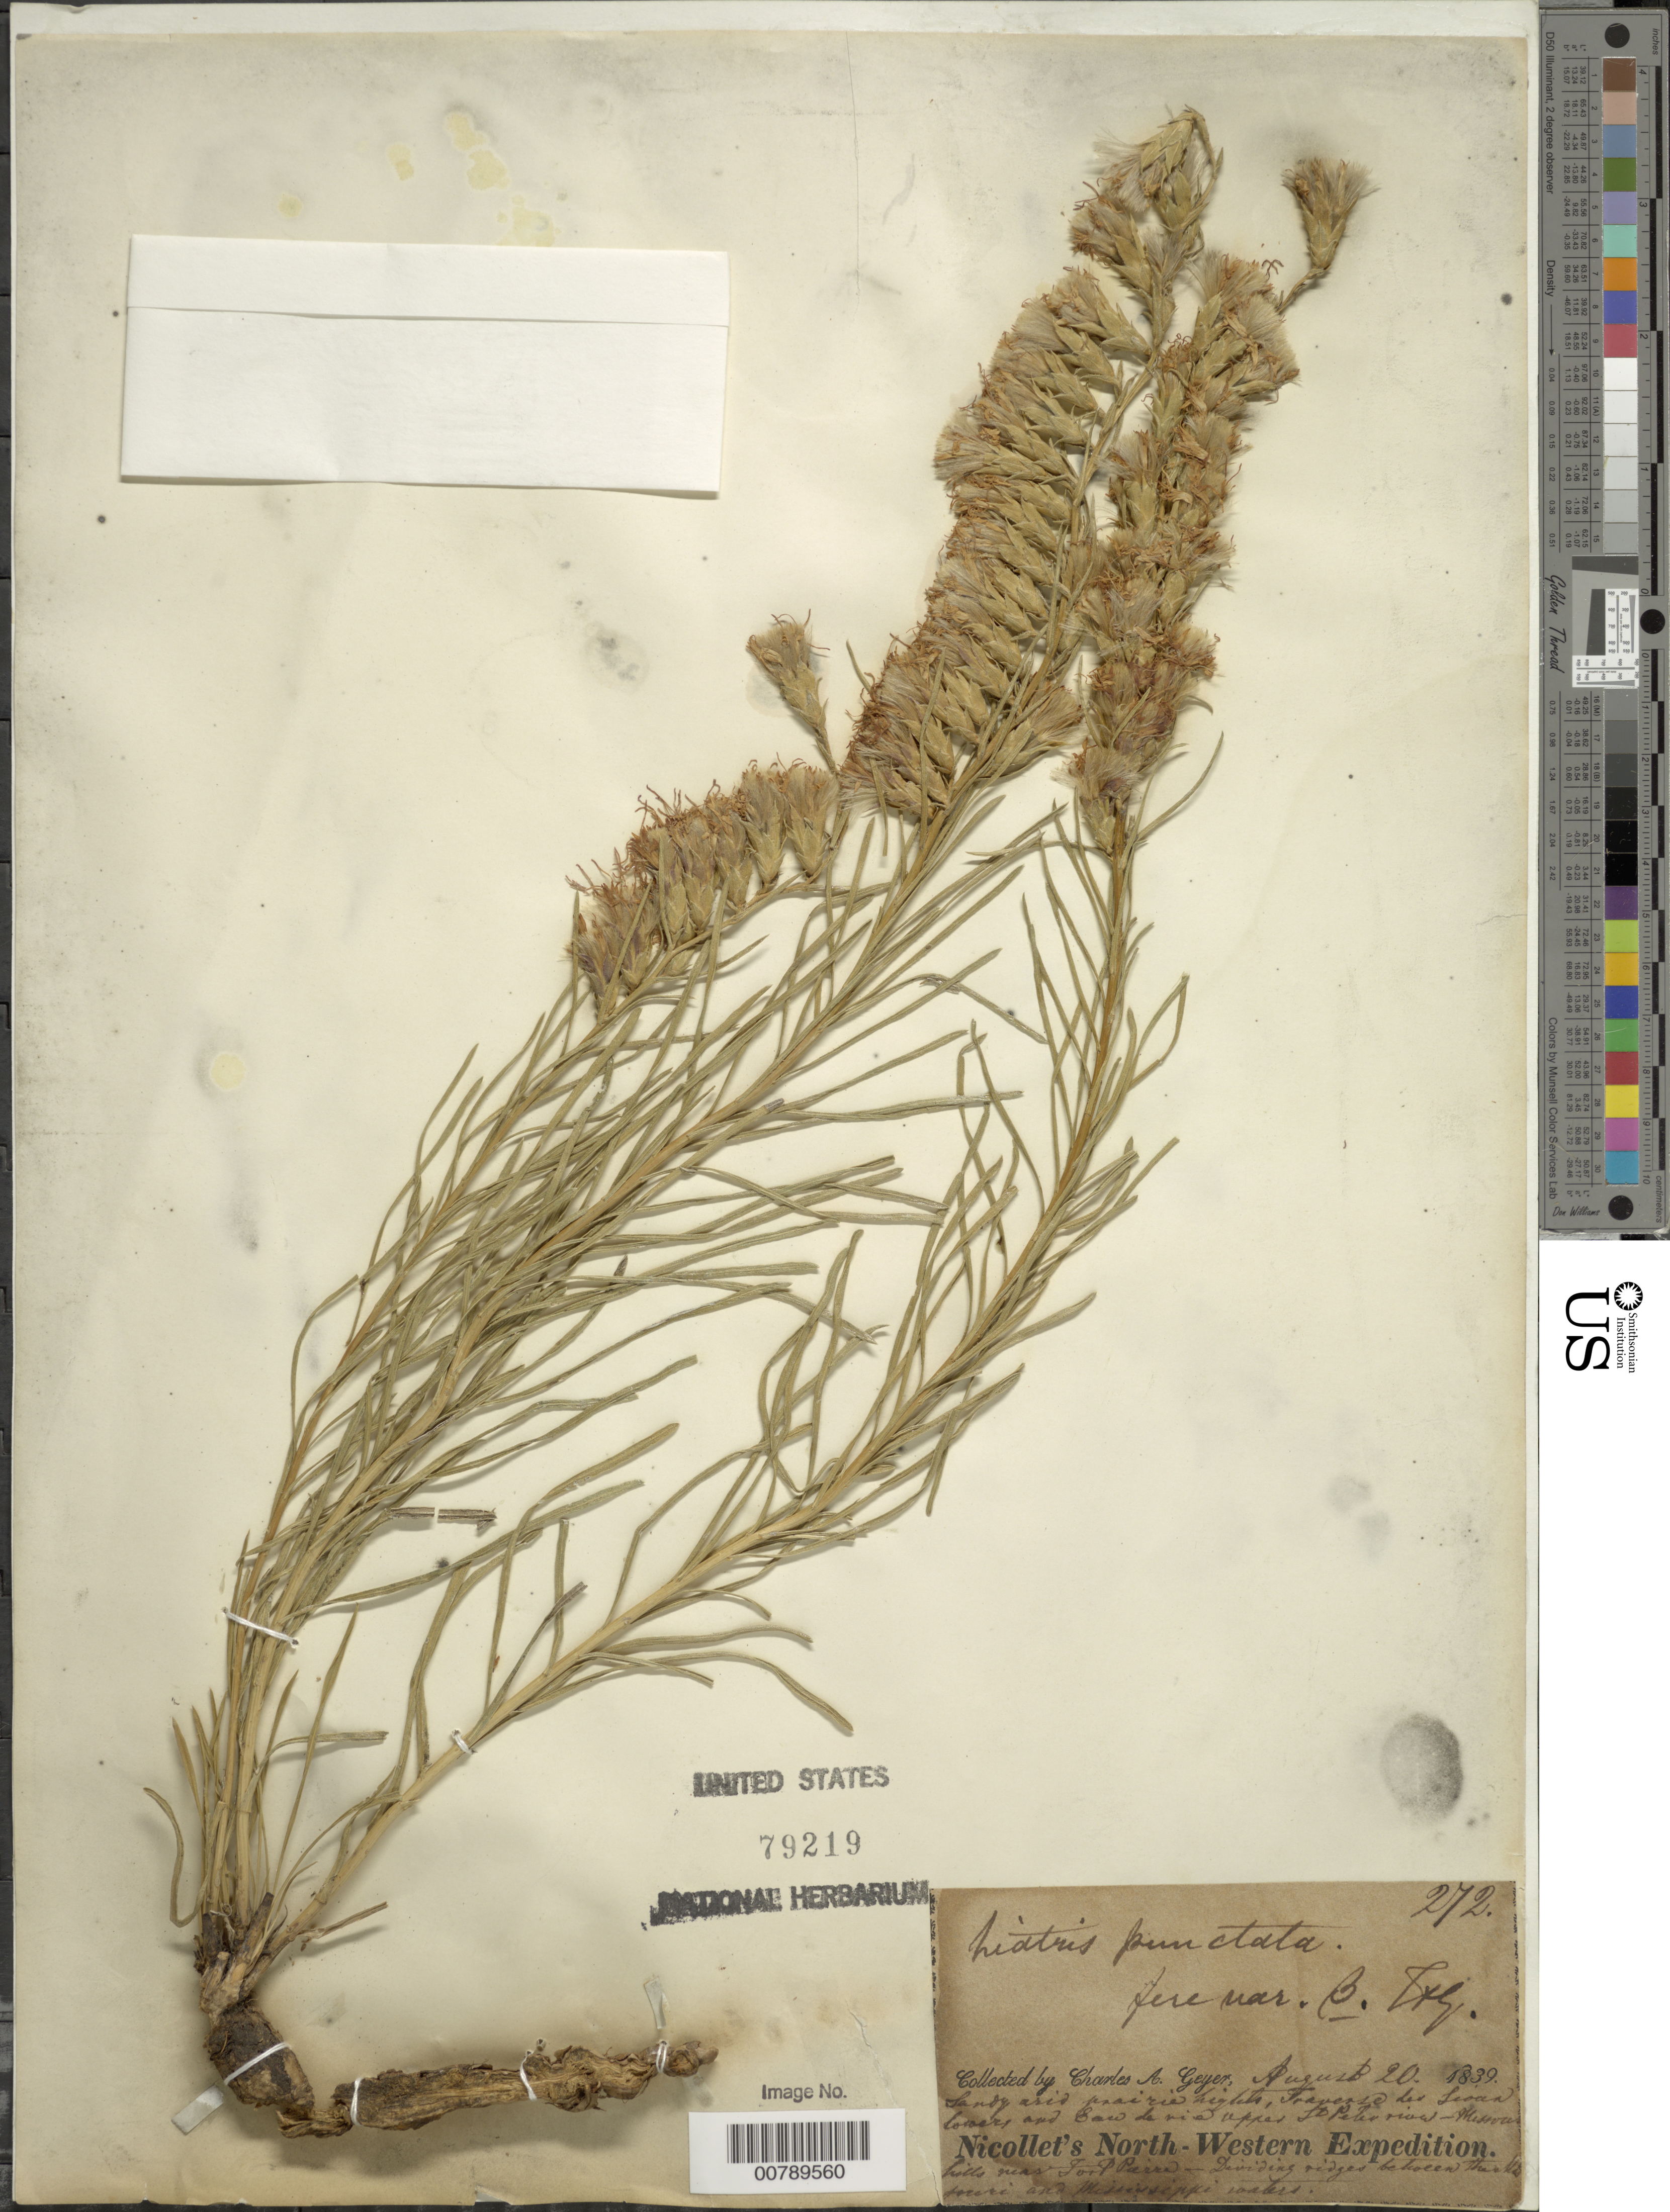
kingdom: Plantae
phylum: Tracheophyta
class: Magnoliopsida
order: Asterales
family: Asteraceae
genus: Liatris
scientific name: Liatris punctata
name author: Hook.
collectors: C. A. Geyer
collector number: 272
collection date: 1839-08-20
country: United States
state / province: South Dakota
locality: Sandy arid prairie heights, Traverse des Sioux and Eau de vie upper St Peters river - Missouri hills near Fort Pierre - Dividing ridges between the Missouri and Mississippi waters [interpreted]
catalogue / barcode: US 79219